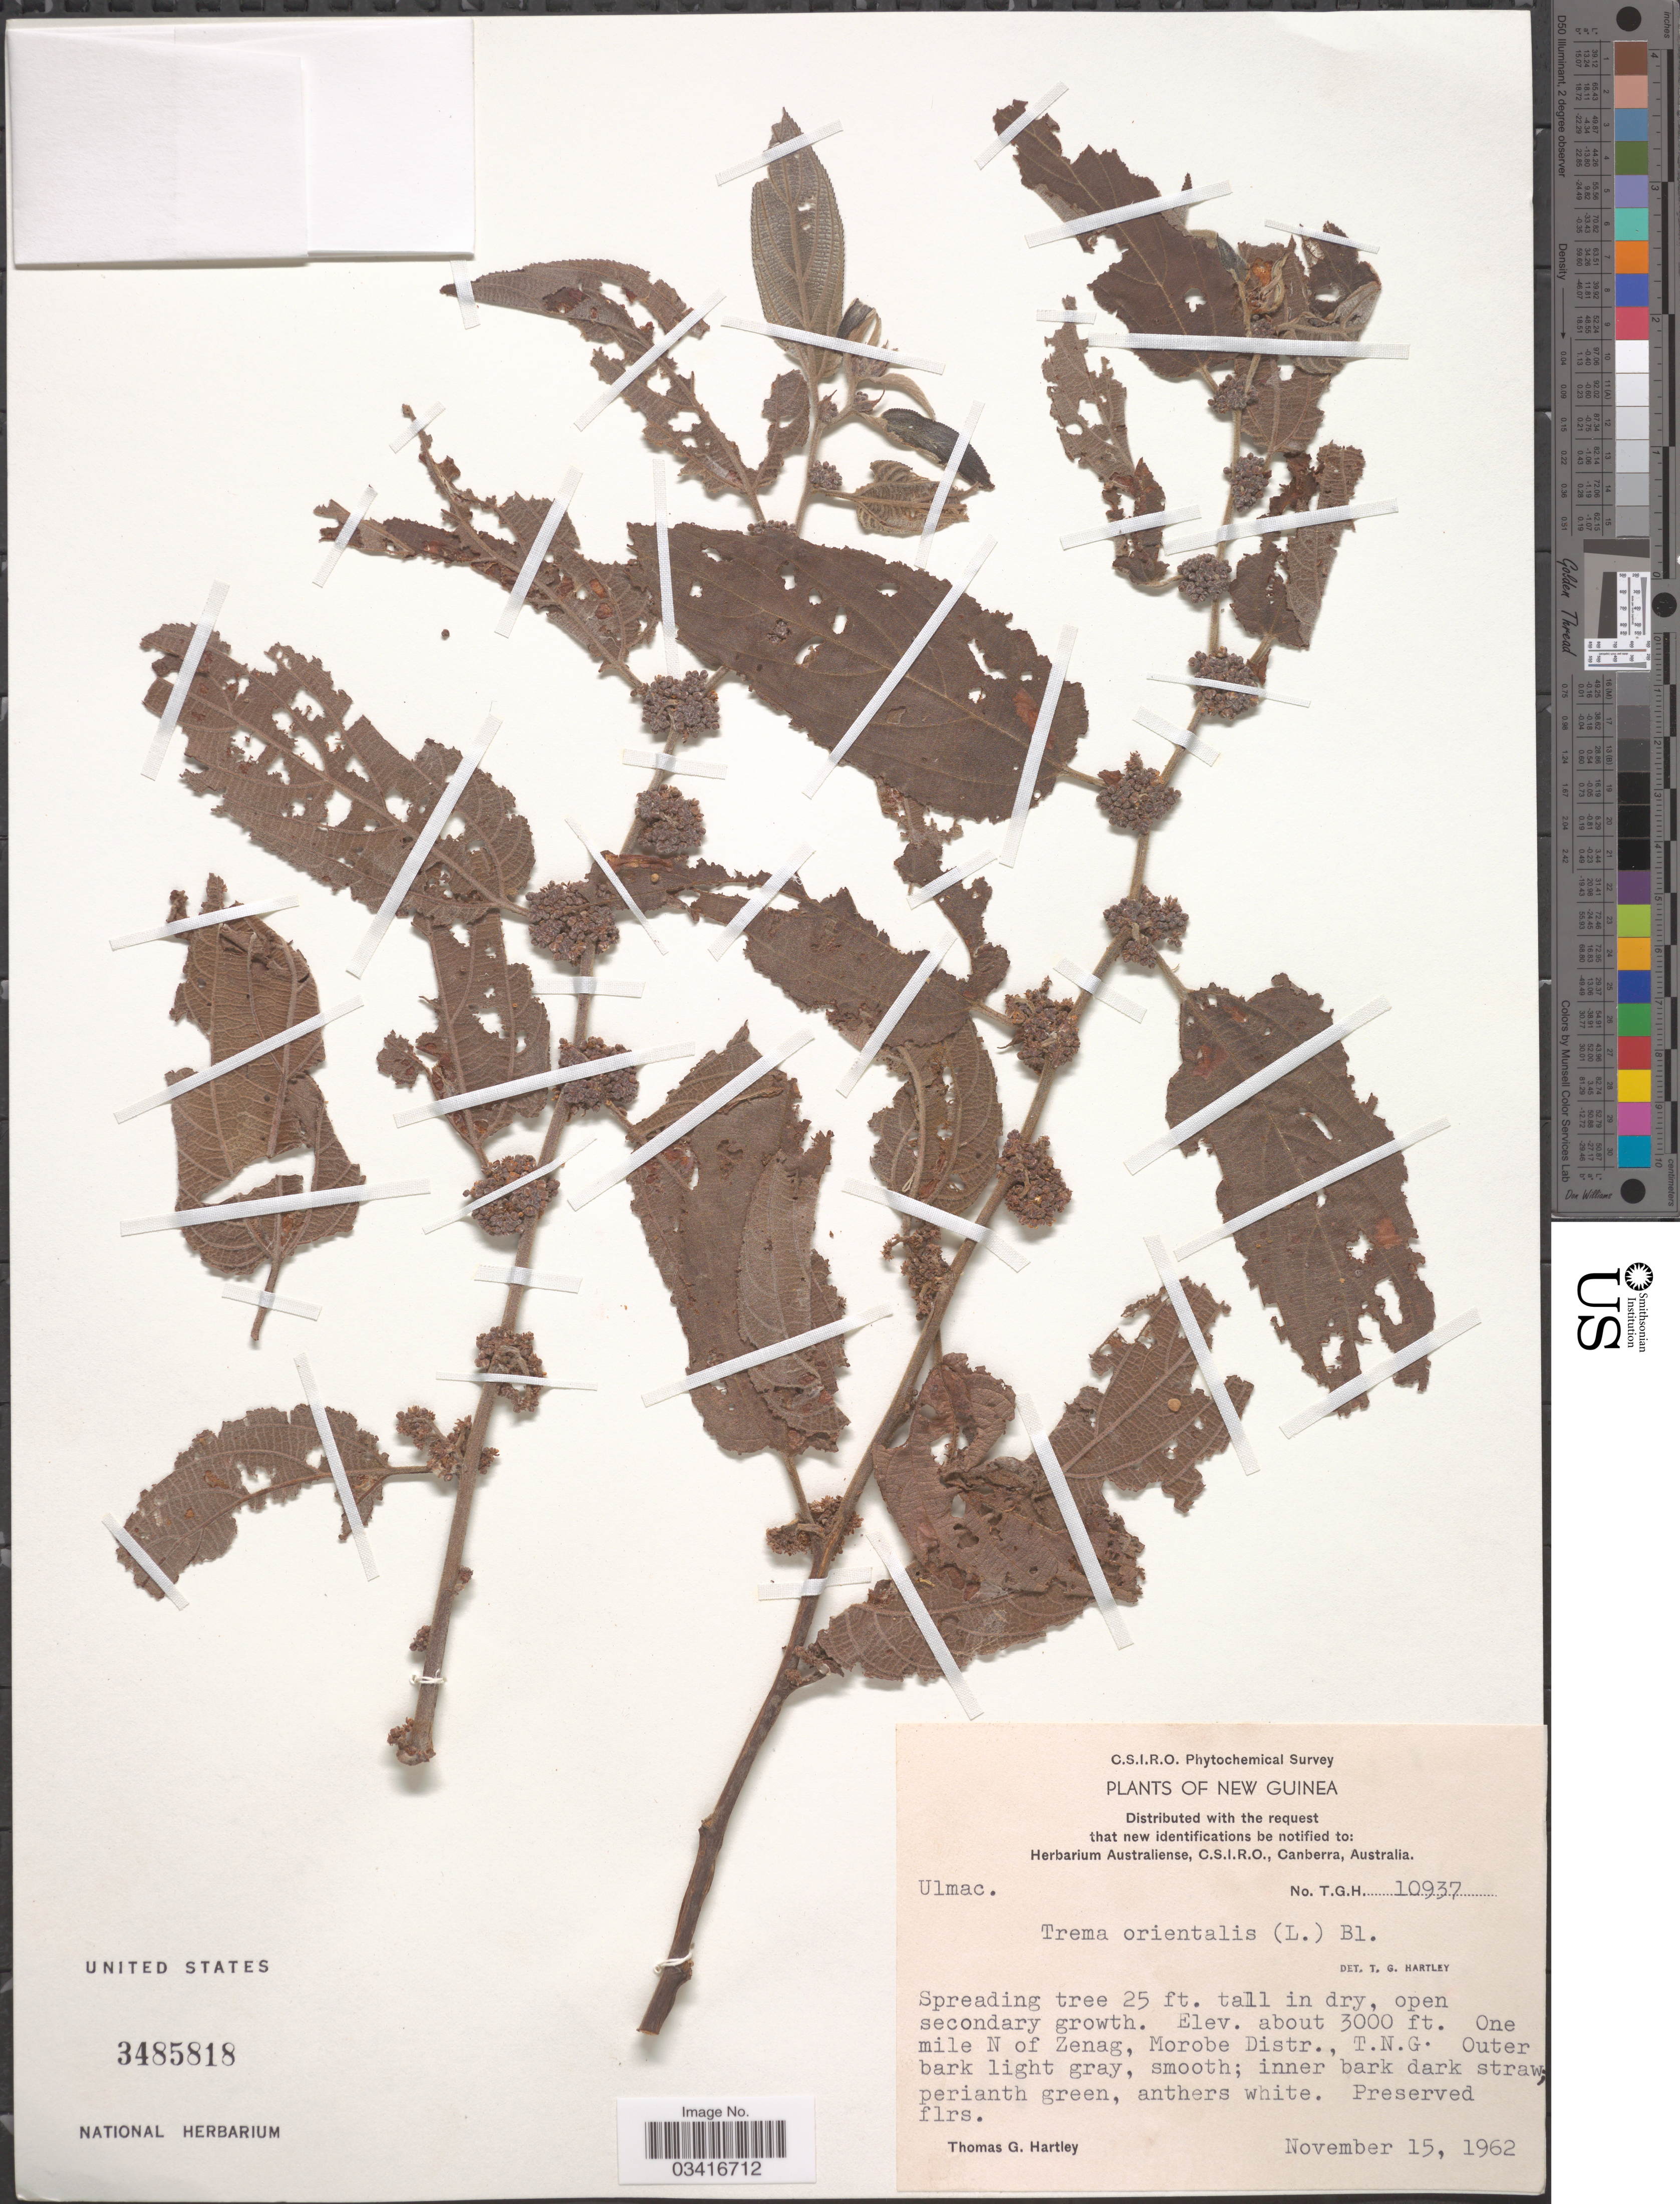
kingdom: Plantae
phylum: Tracheophyta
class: Magnoliopsida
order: Rosales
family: Cannabaceae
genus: Trema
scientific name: Trema orientale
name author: (L.) Blume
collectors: T. G. Hartley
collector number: T.G.H. 10937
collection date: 1962-11-15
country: Papua New Guinea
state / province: Morobe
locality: New Guinea. One mile N of Zenag, Morobe Distri., T.N.G.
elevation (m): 914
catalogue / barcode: US 3485818